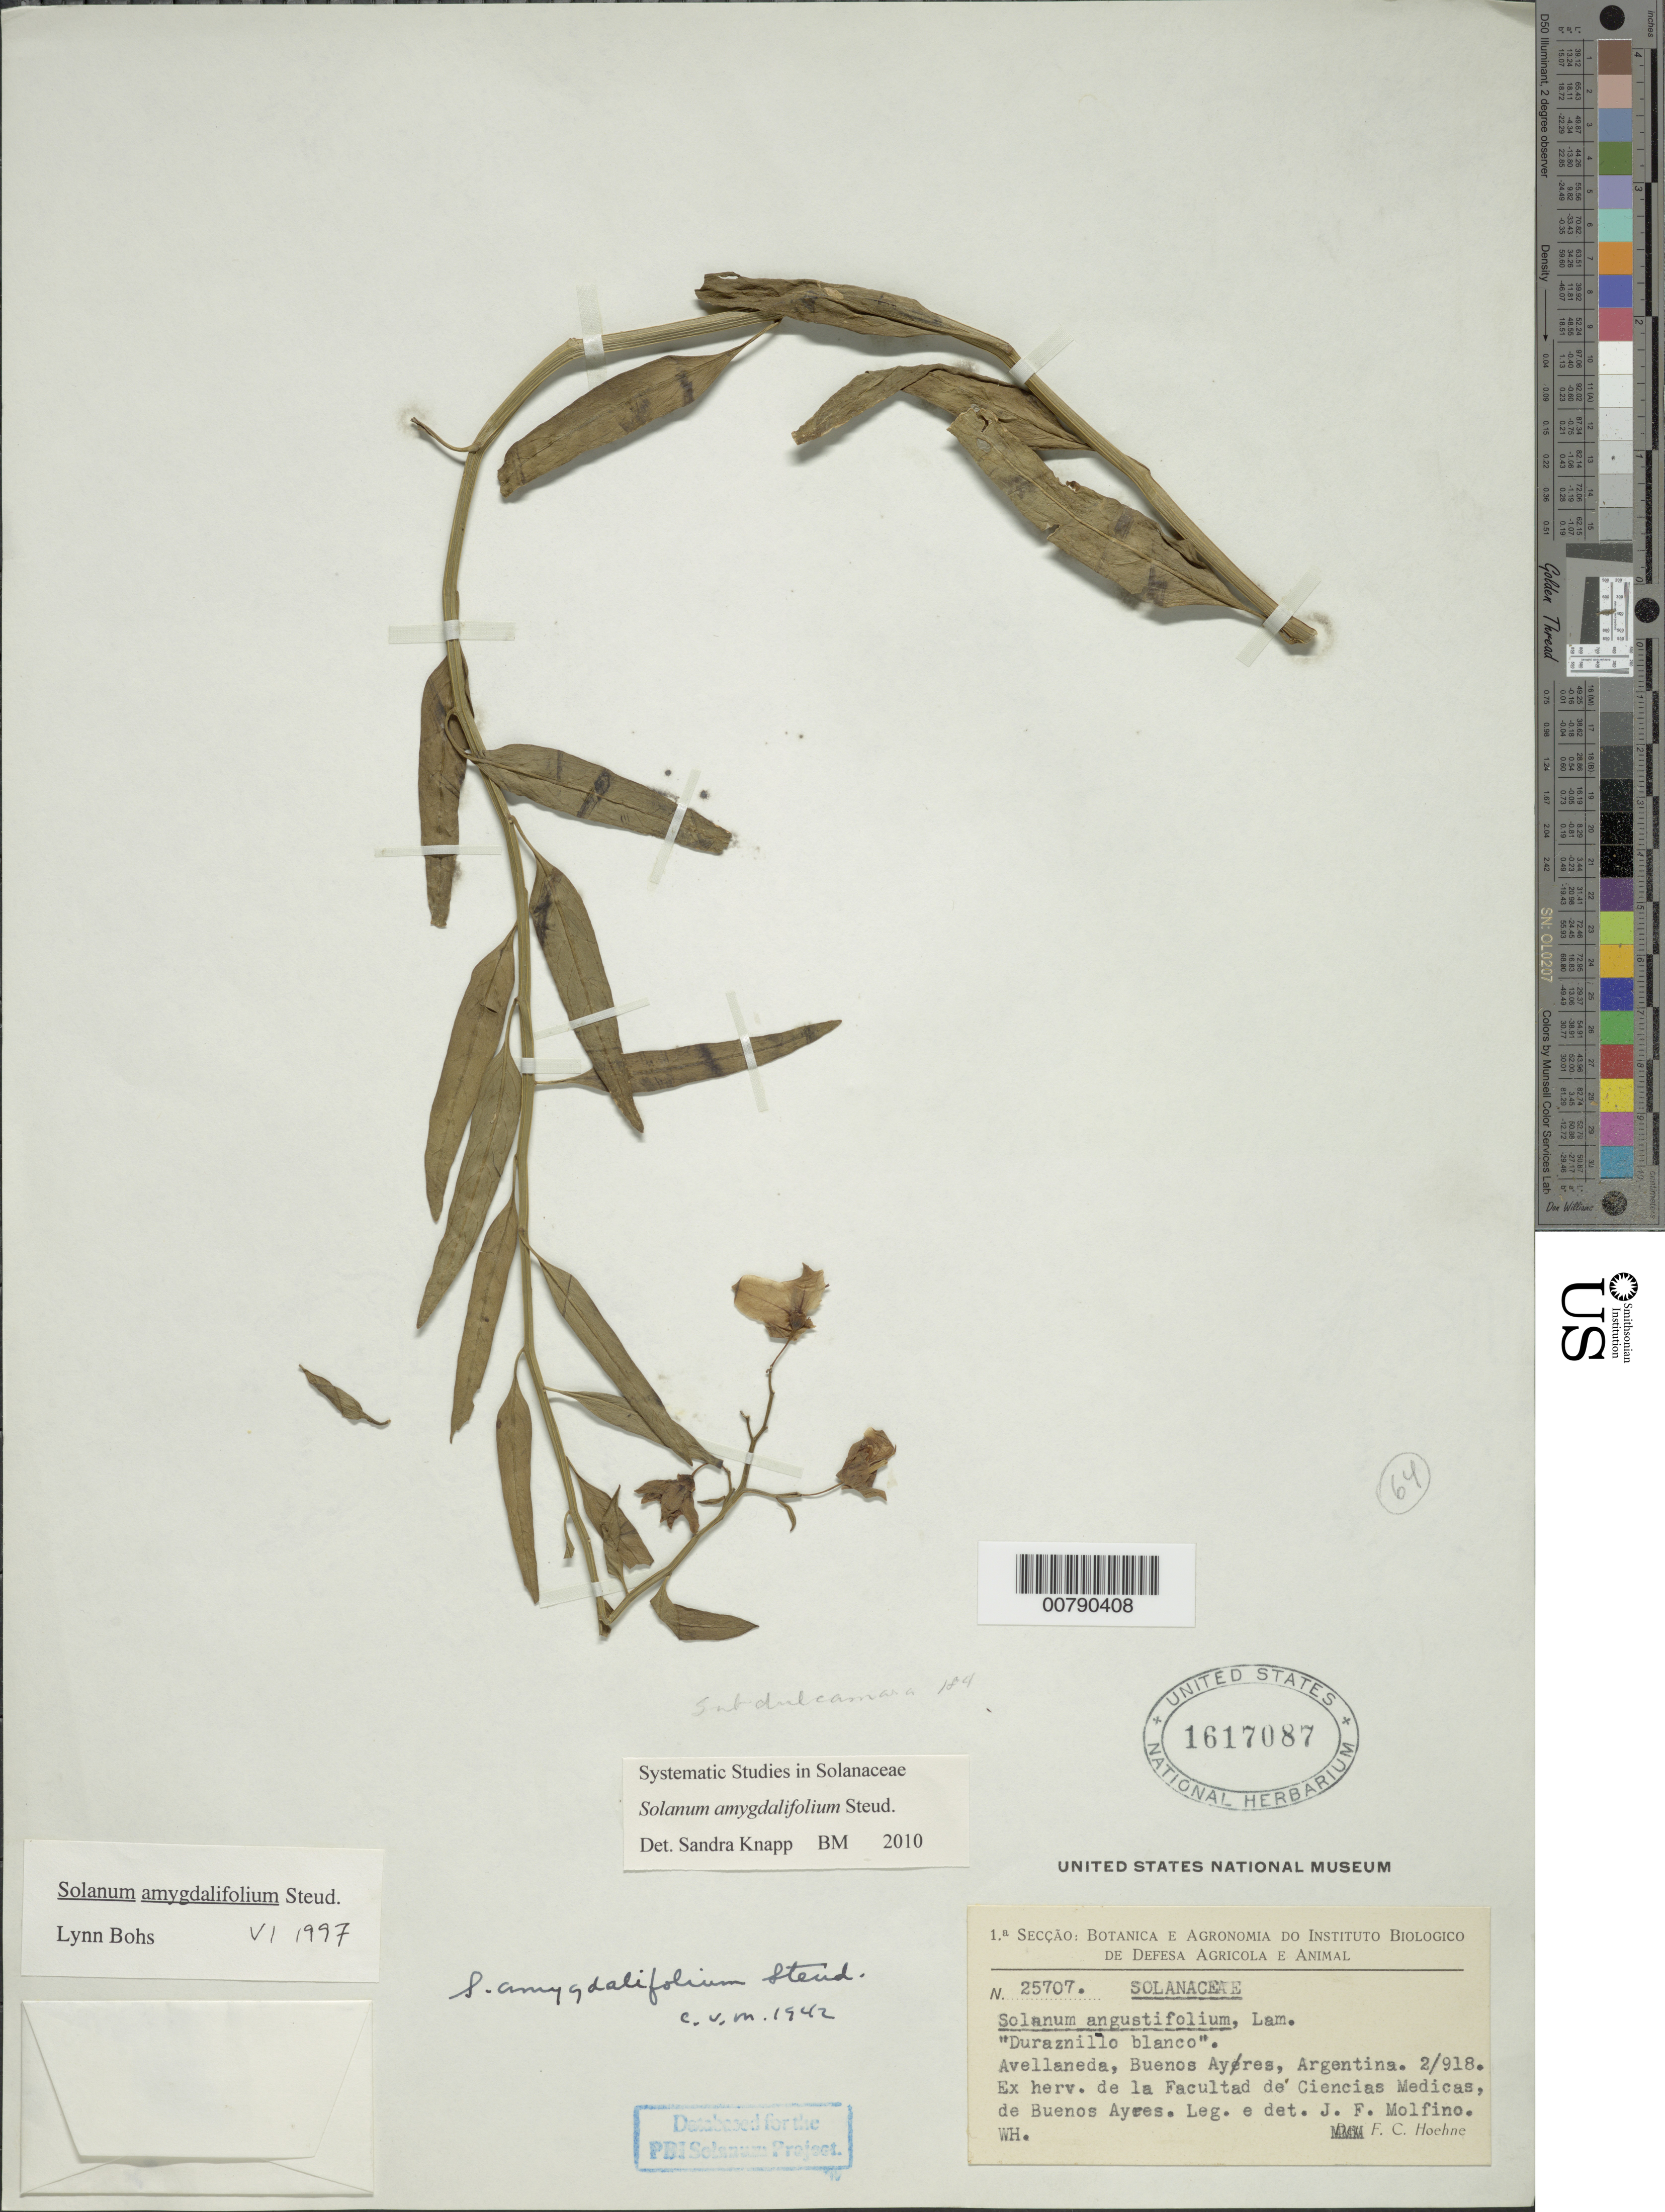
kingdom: Plantae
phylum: Tracheophyta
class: Magnoliopsida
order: Solanales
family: Solanaceae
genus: Solanum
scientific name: Solanum amygdalifolium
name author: Steud.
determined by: Knapp, S. D.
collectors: J. Molfino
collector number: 25707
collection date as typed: Feb 1918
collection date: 1918-02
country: Argentina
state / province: Buenos Aires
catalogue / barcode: US 1617087